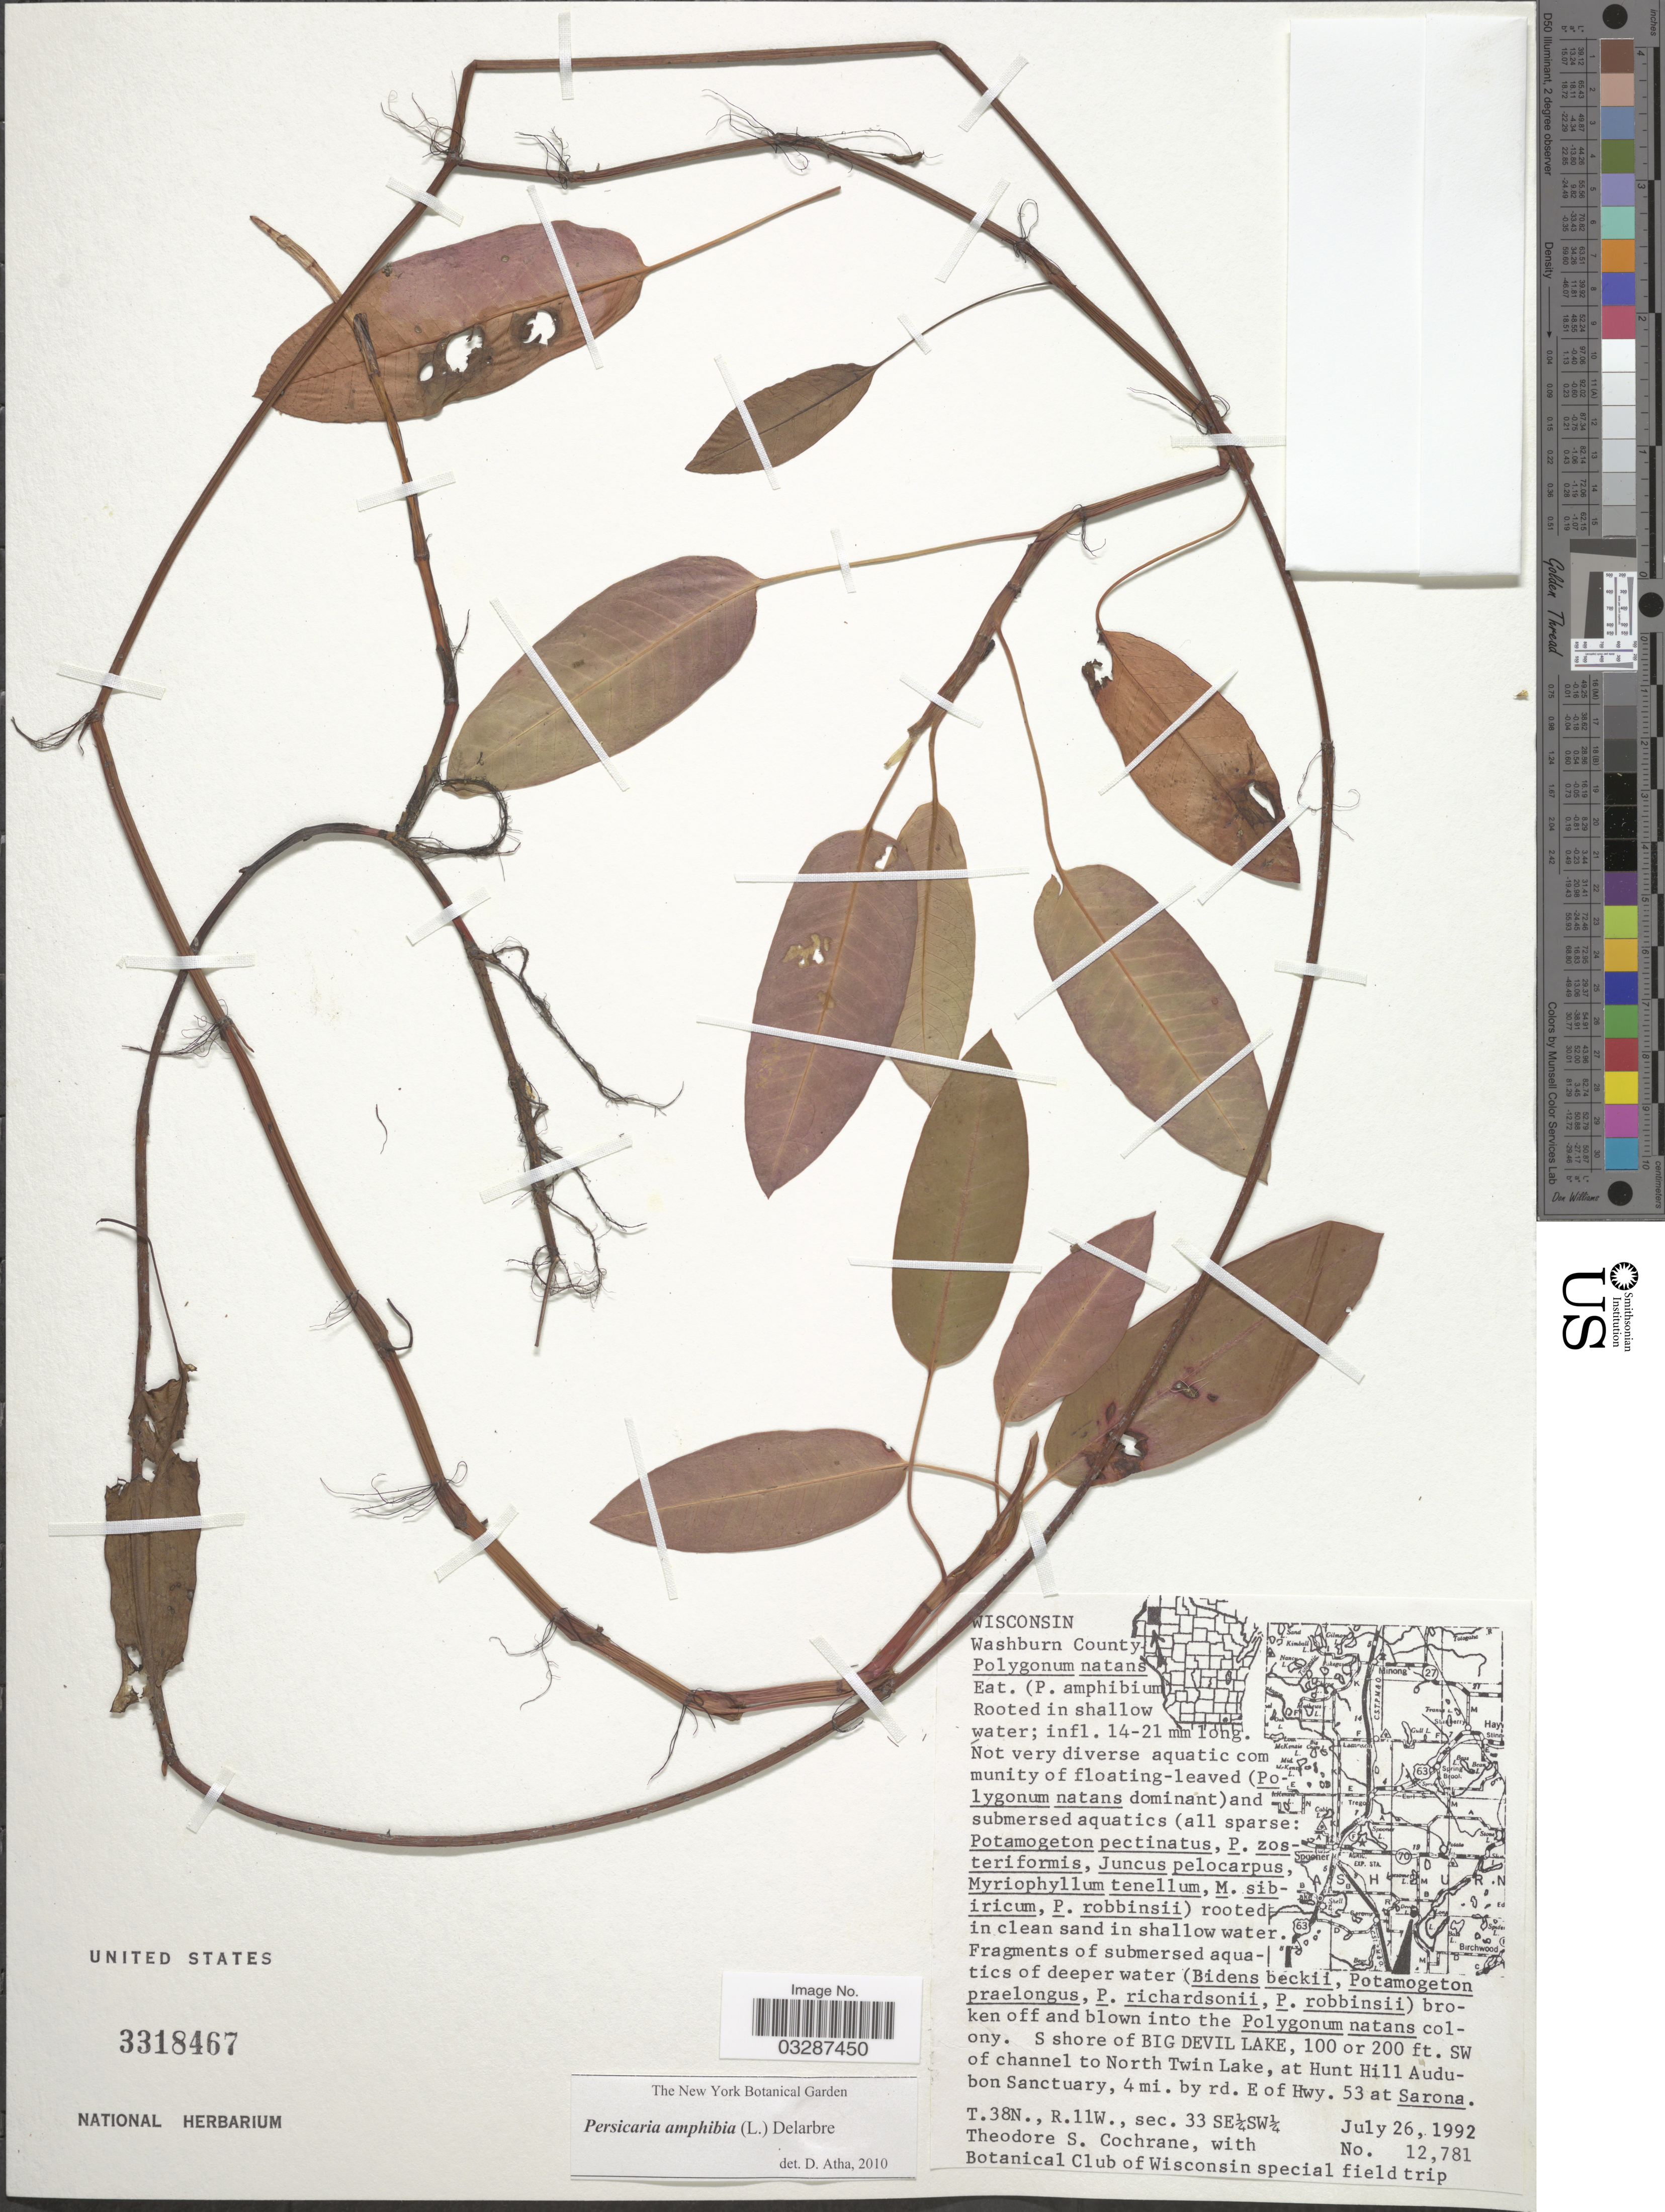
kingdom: Plantae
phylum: Tracheophyta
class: Magnoliopsida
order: Caryophyllales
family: Polygonaceae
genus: Persicaria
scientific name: Persicaria amphibia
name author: (L.) Delarbre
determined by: Atha, D. E.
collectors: T. S. Cochrane & Botanical Club of Wisconsin special field trip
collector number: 12781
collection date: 1992-07-26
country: United States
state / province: Wisconsin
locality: Washburn County. S shore of Big Devil Lake, 100 or 200 ft. SW of channel to North Twin Lake, at Hunt Hill Audubon Sanctuary, 4 mi. by rd. E of Hwy. 53 at Sarona. T.38N., R.11W., sec. 33 SE¼SW¼.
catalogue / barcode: US 3318467